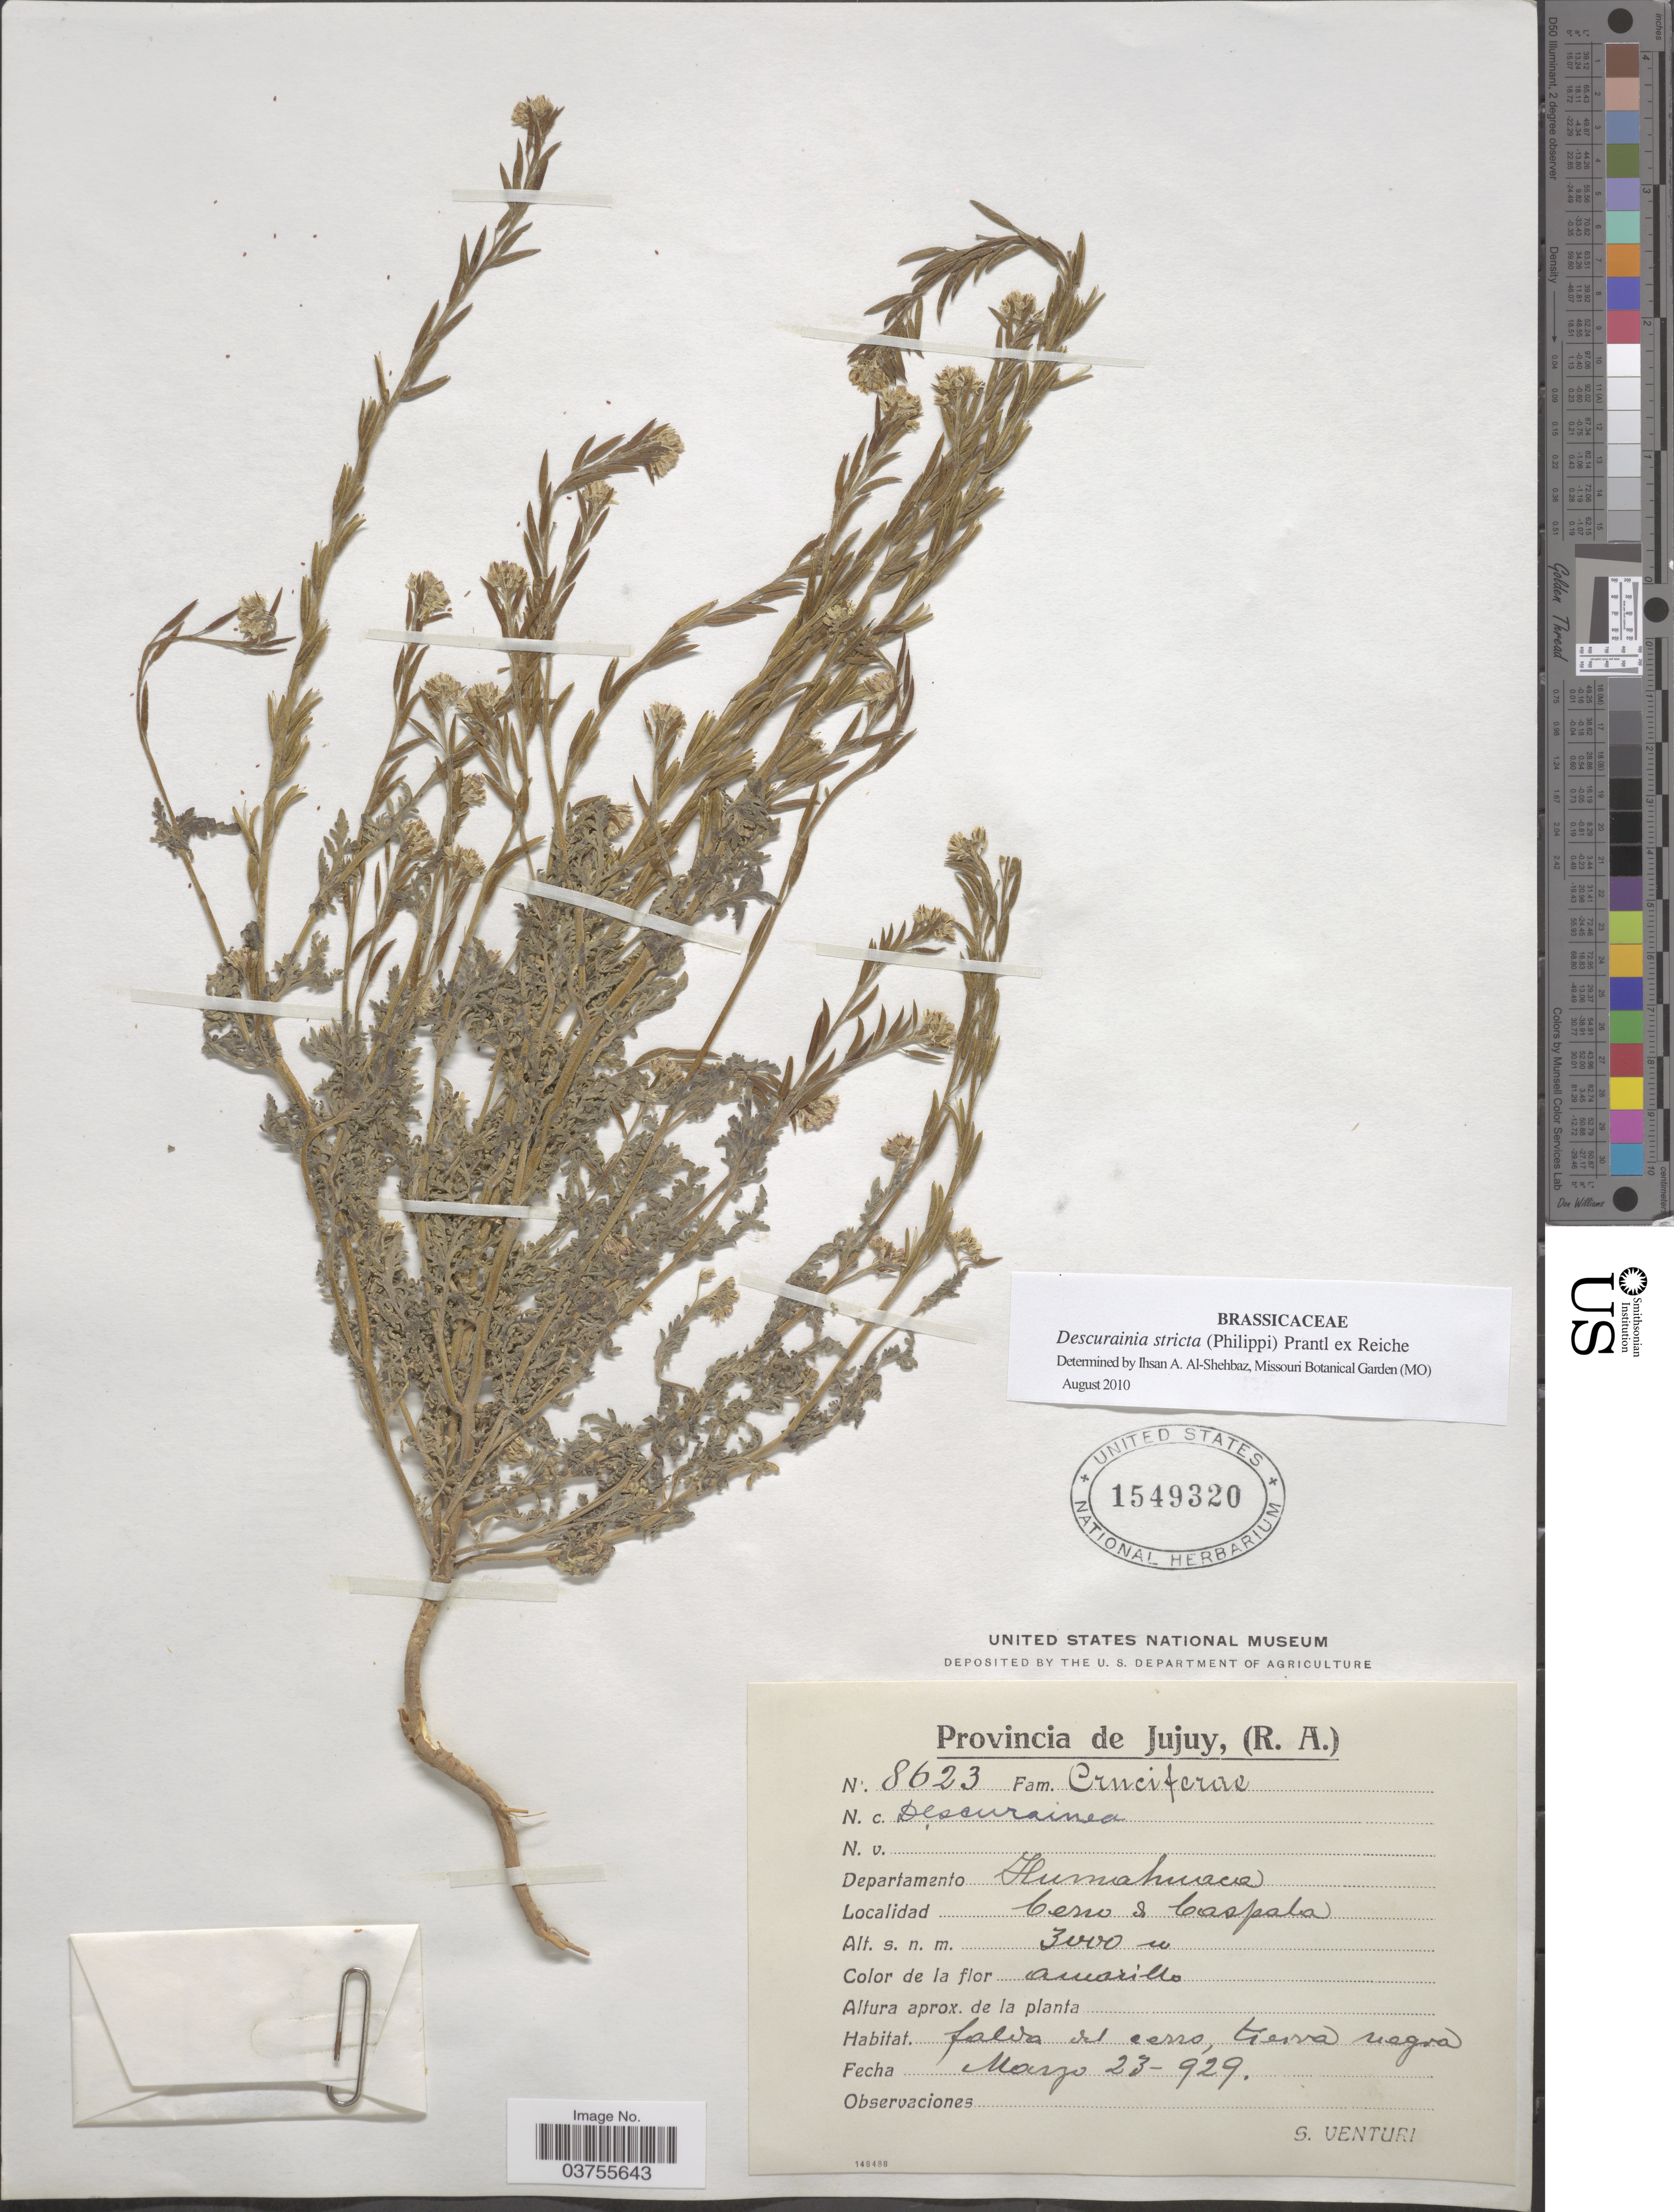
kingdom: Plantae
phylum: Tracheophyta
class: Magnoliopsida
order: Brassicales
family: Brassicaceae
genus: Descurainia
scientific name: Descurainia stricta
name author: (Phil. & C.A. Mey.) Prantl ex Reiche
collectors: S. Venturi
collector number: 8623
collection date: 1929-03-23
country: Argentina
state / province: Jujuy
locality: Departamento Humahuaca, Cerro de Caspala.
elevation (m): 3000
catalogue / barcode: US 1549320